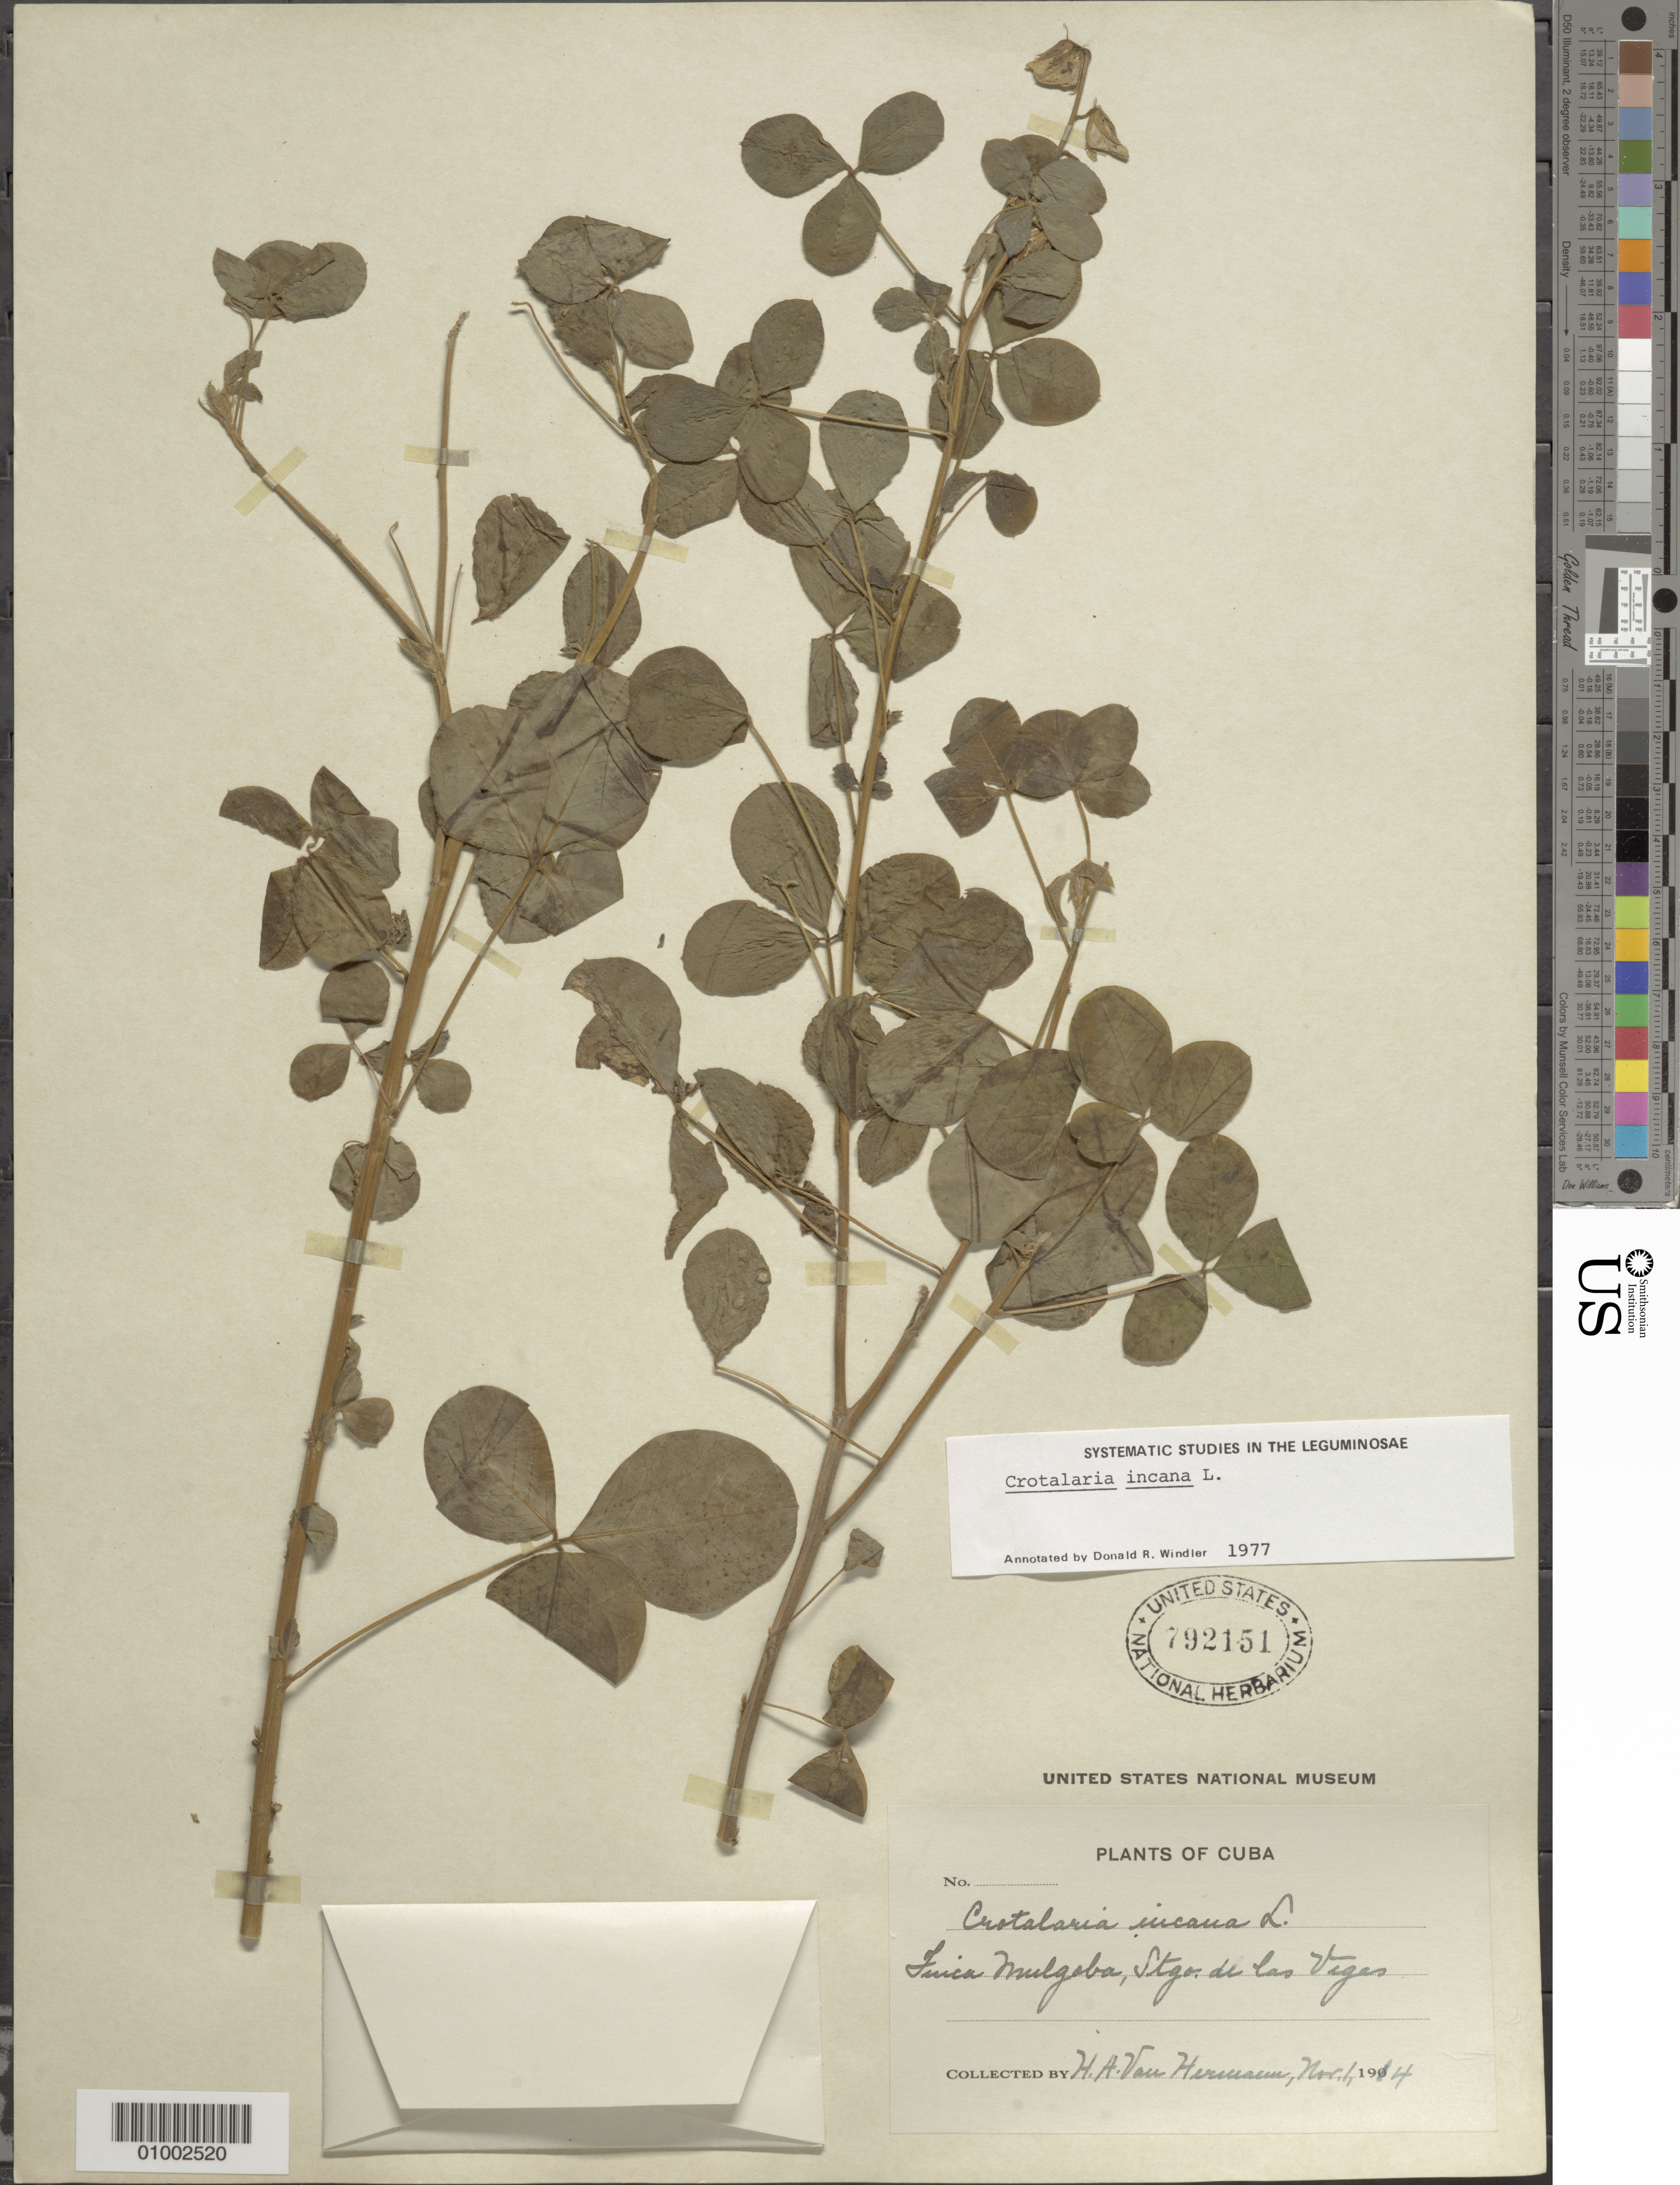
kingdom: Plantae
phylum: Tracheophyta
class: Magnoliopsida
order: Fabales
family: Fabaceae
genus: Crotalaria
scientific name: Crotalaria incana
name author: L.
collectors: H. A. Van Hermann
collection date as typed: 1914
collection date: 1914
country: Cuba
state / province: La Habana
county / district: Municipio Boyeros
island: Cuba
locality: Lucia Mulgoba, Santiago de las Vegas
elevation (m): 78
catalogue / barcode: US 792151